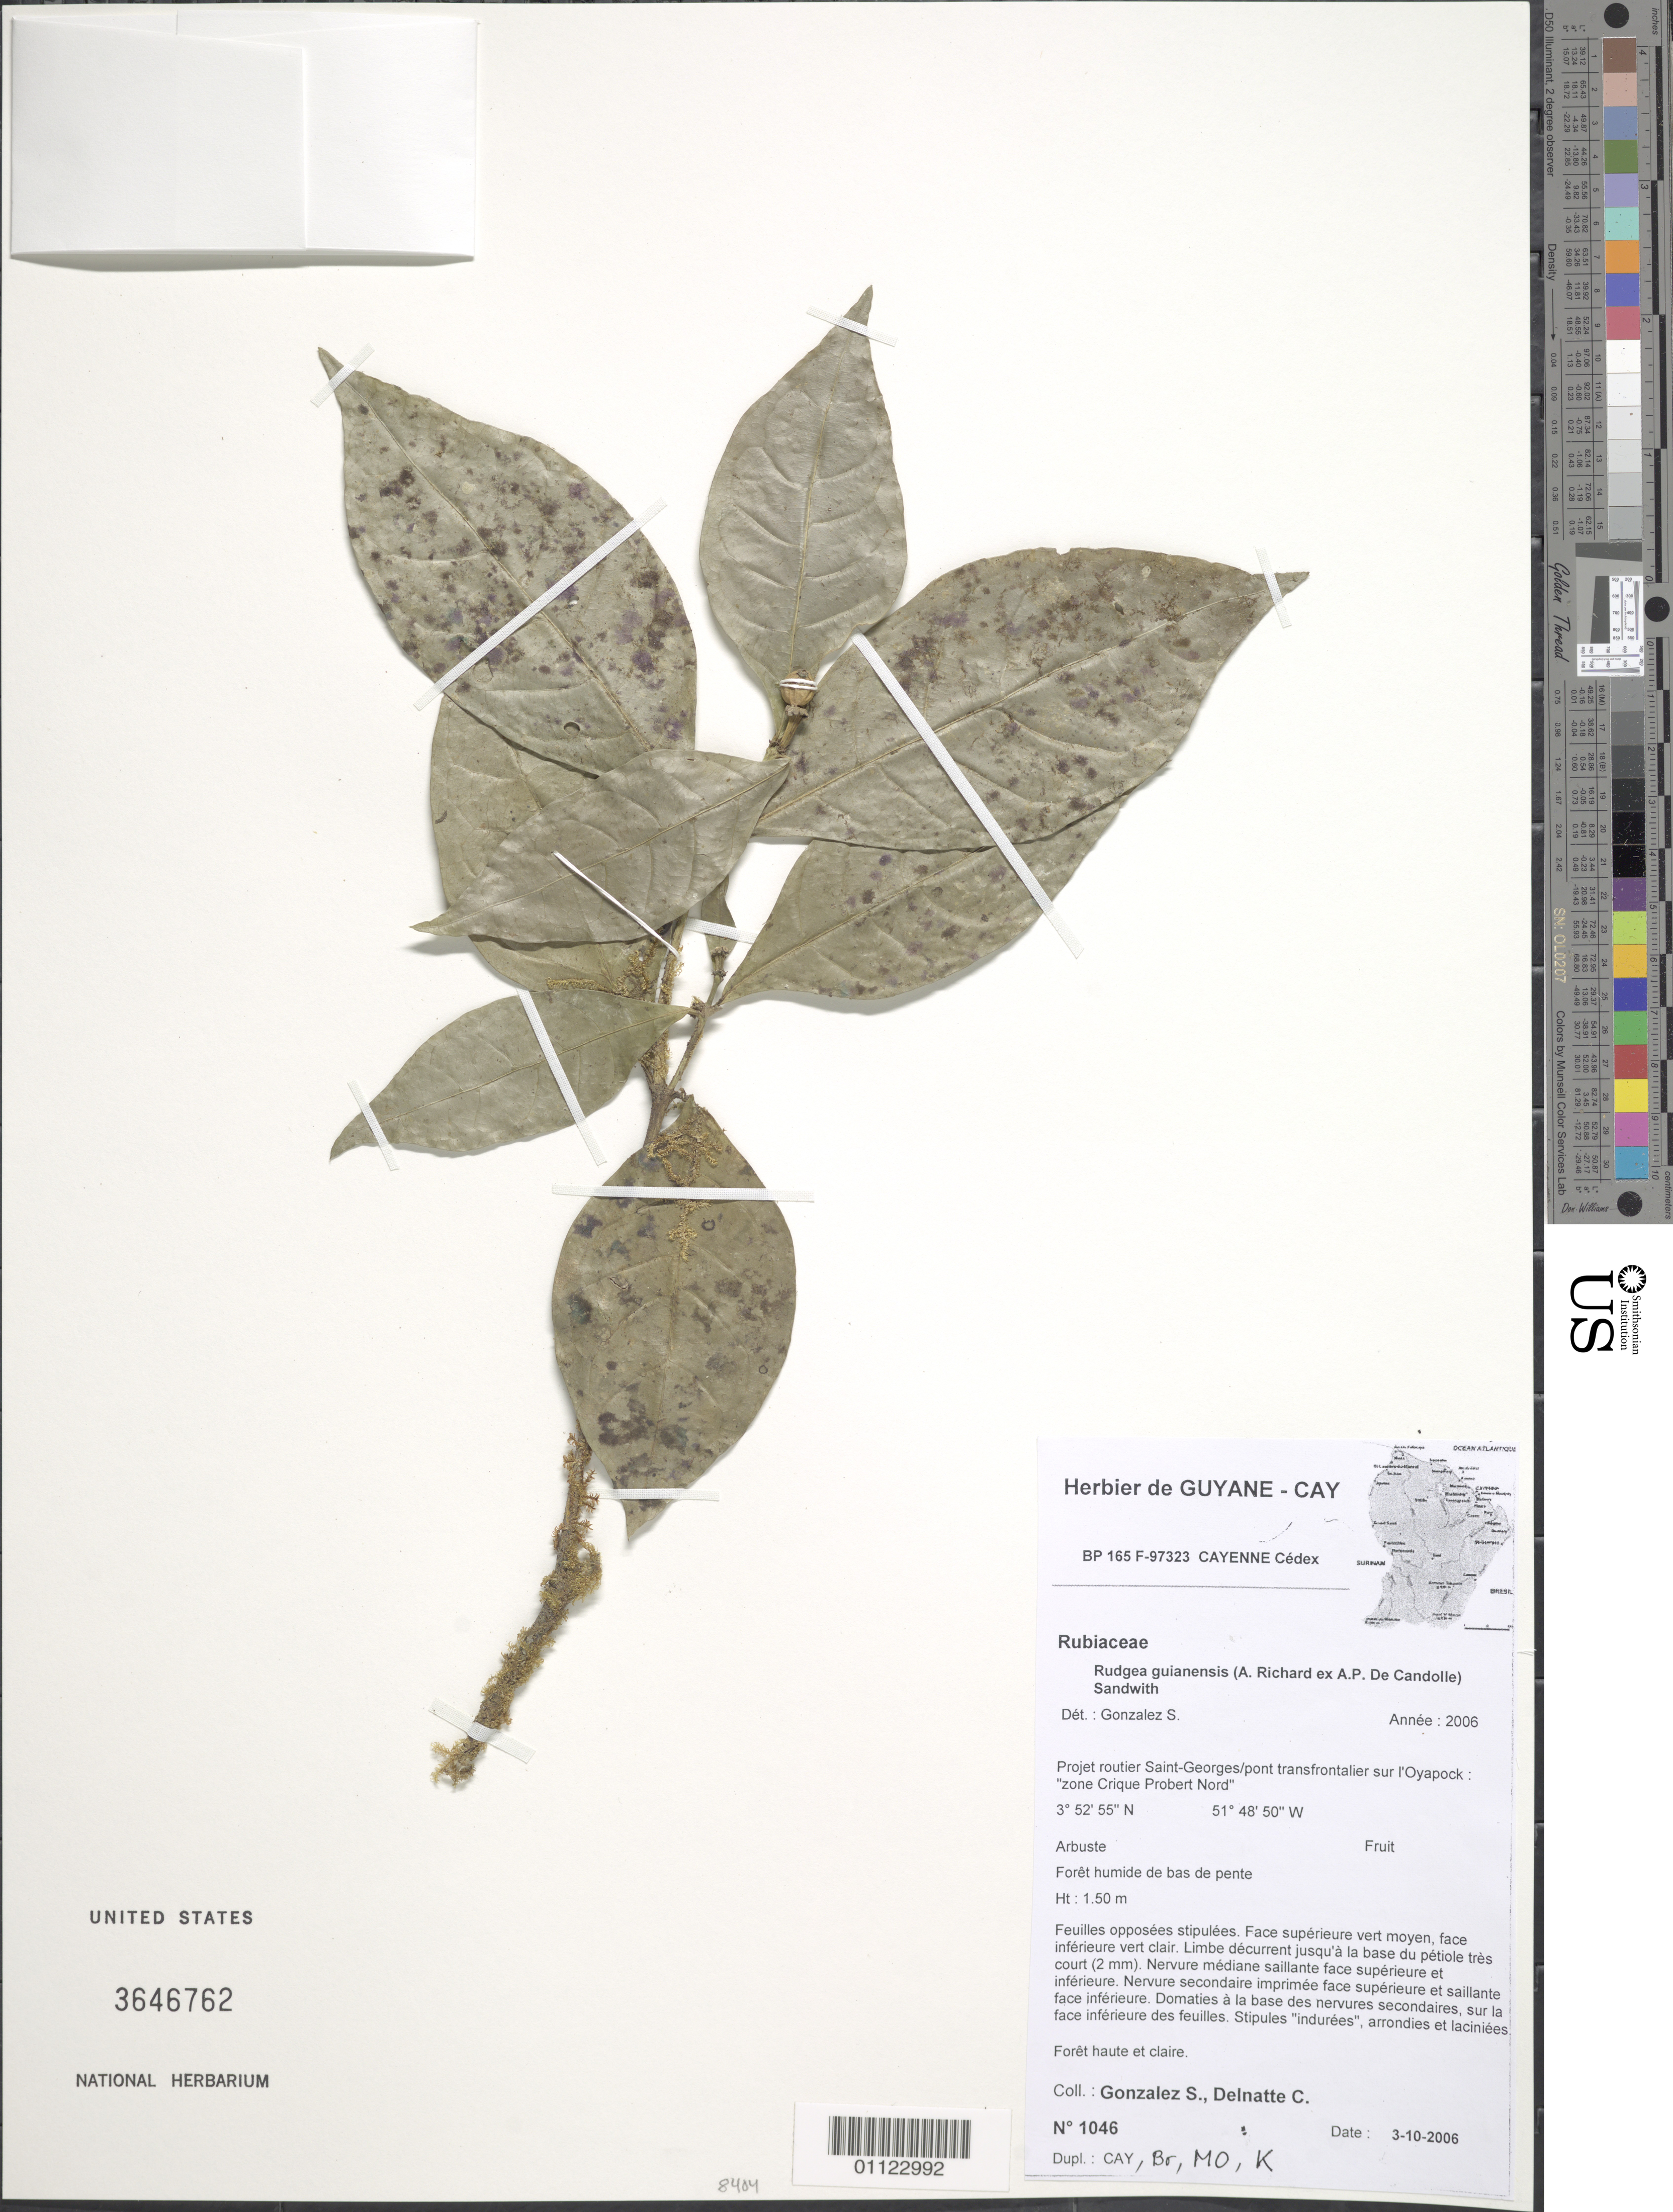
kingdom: Plantae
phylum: Tracheophyta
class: Magnoliopsida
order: Gentianales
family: Rubiaceae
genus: Rudgea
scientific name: Rudgea guyanensis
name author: (A. Rich.) Sandwith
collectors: S. Gonzalez & C. Delnatte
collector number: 1046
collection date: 2006-10-03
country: French Guiana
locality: Projet routier Saint-Georges/ pont transfrontalier sur l'Oyapock, zone Crique Probert Nord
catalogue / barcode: US 3646762